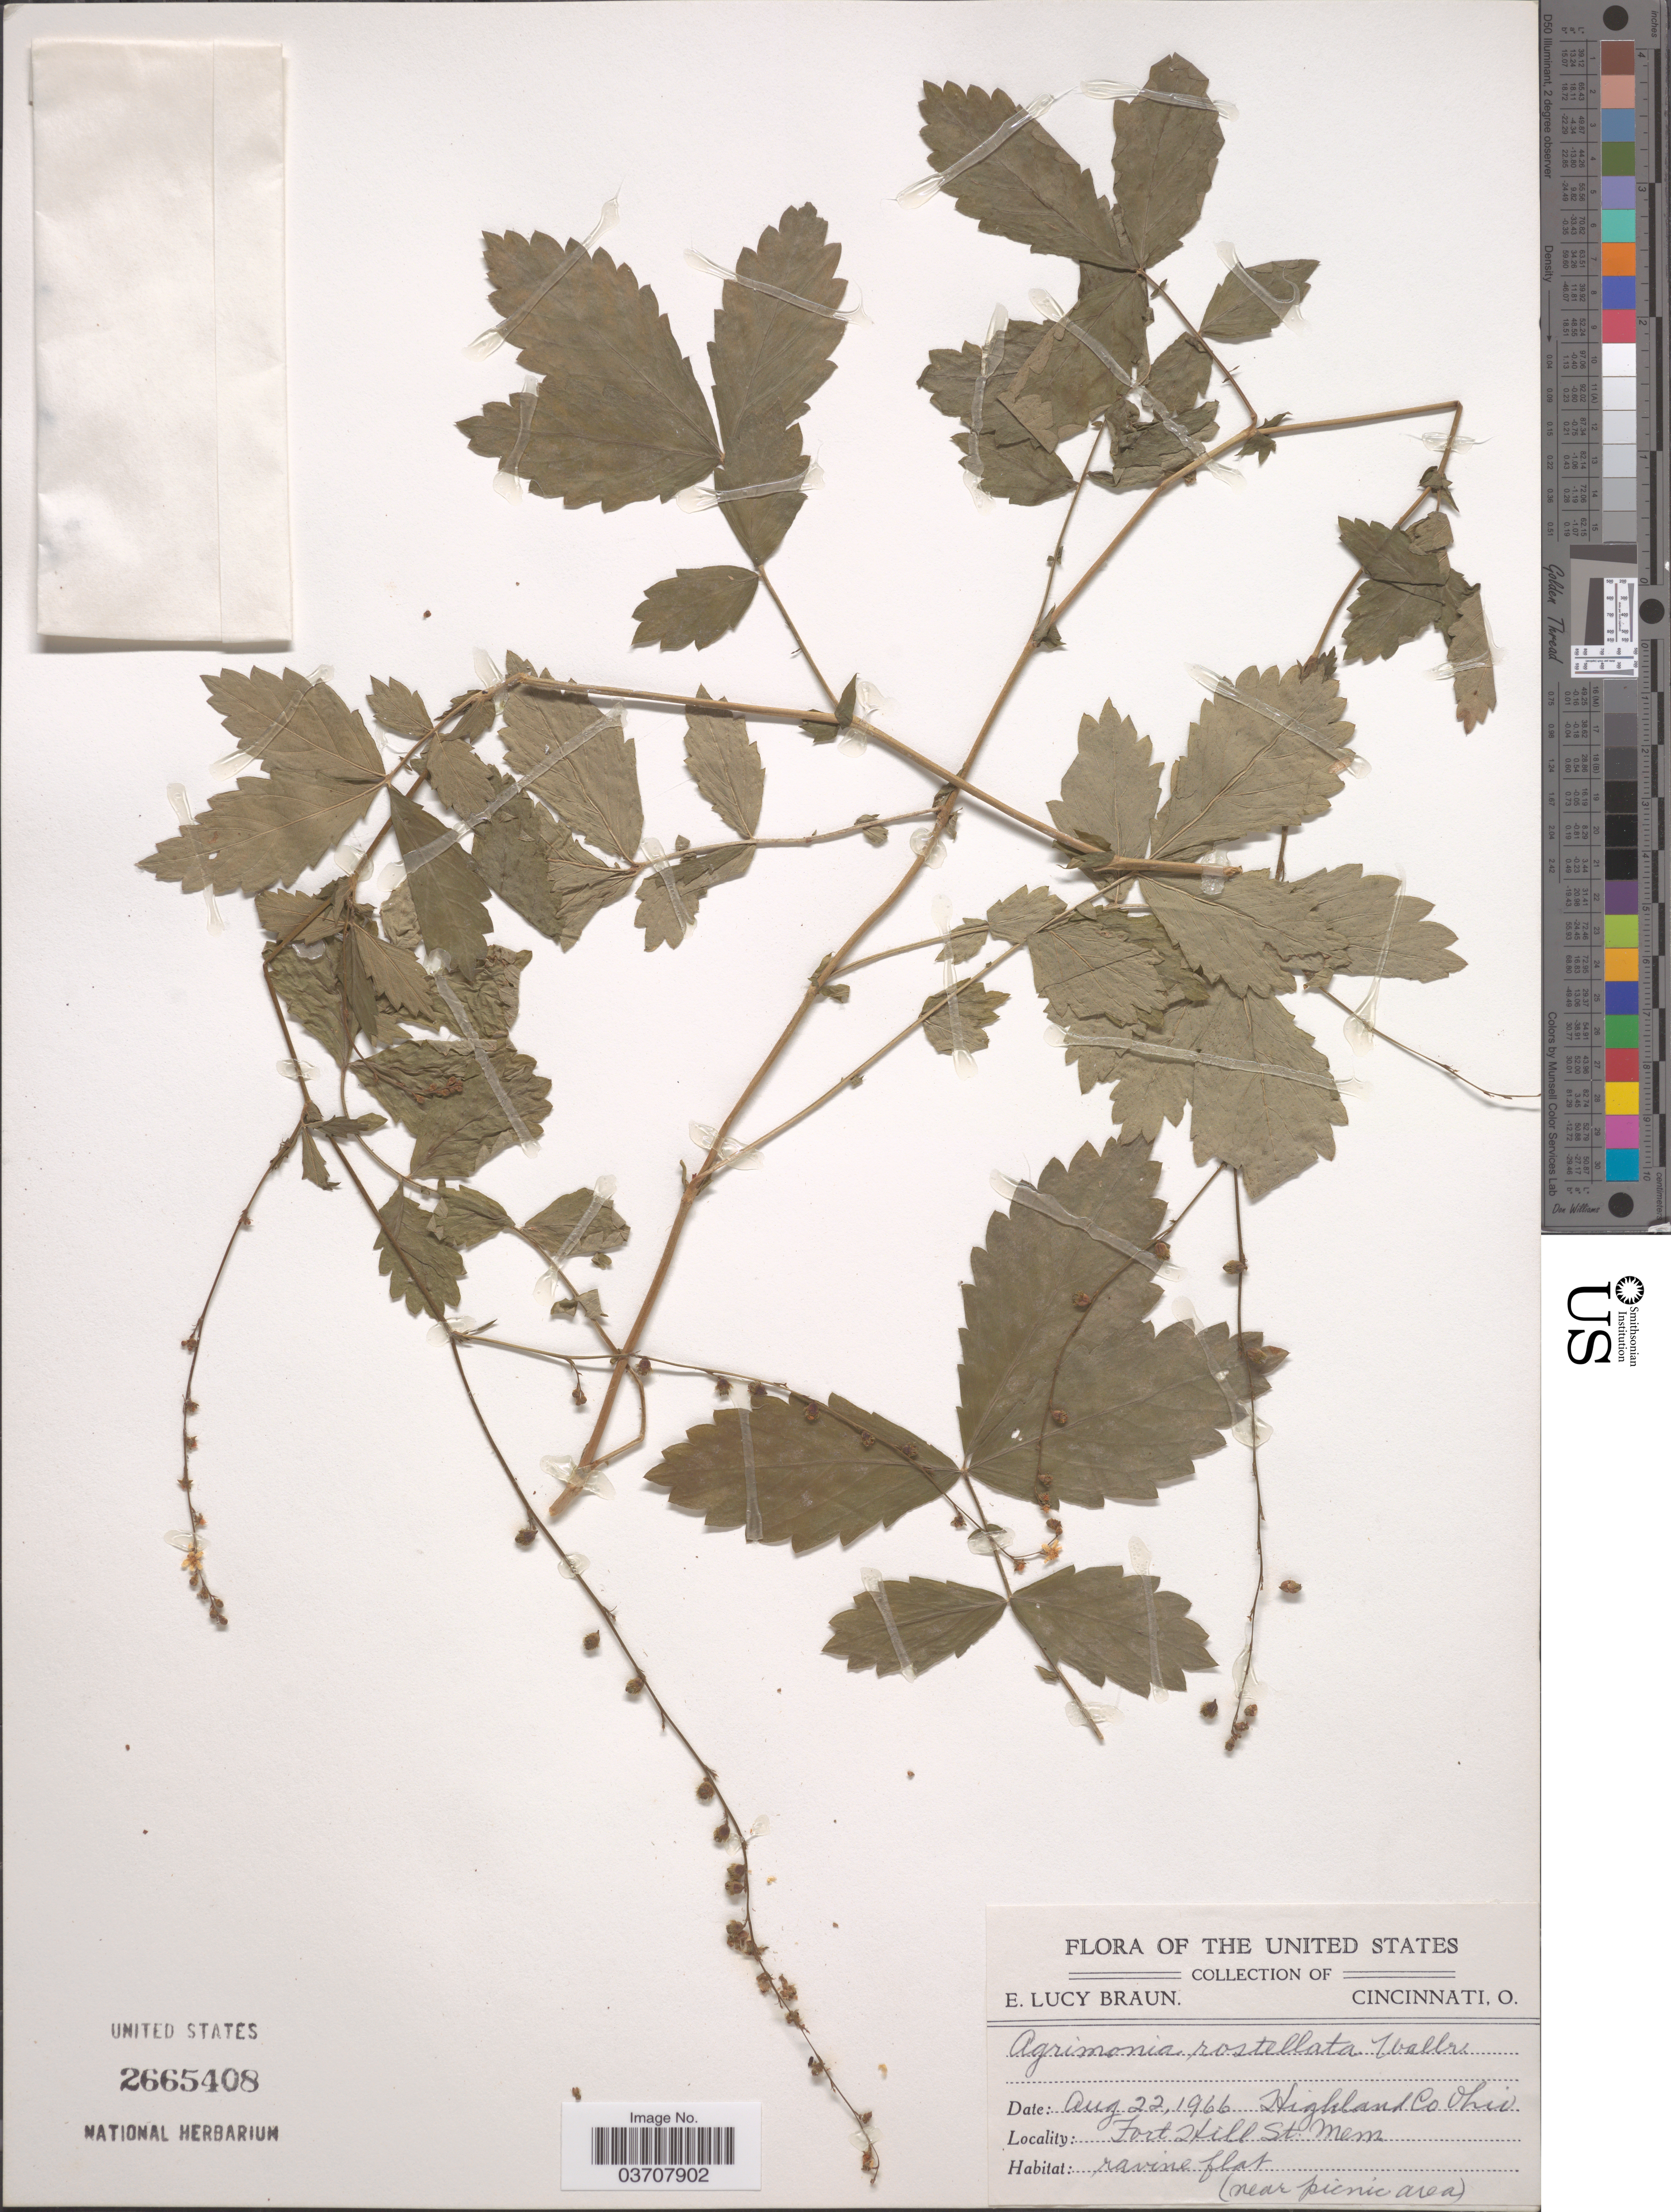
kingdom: Plantae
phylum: Tracheophyta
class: Magnoliopsida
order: Rosales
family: Rosaceae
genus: Agrimonia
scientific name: Agrimonia rostellata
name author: Wallr.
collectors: E. L. Braun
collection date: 1966-08-22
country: United States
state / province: Ohio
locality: Highland Co. Fort Hill St. Mem.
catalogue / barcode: US 2665408